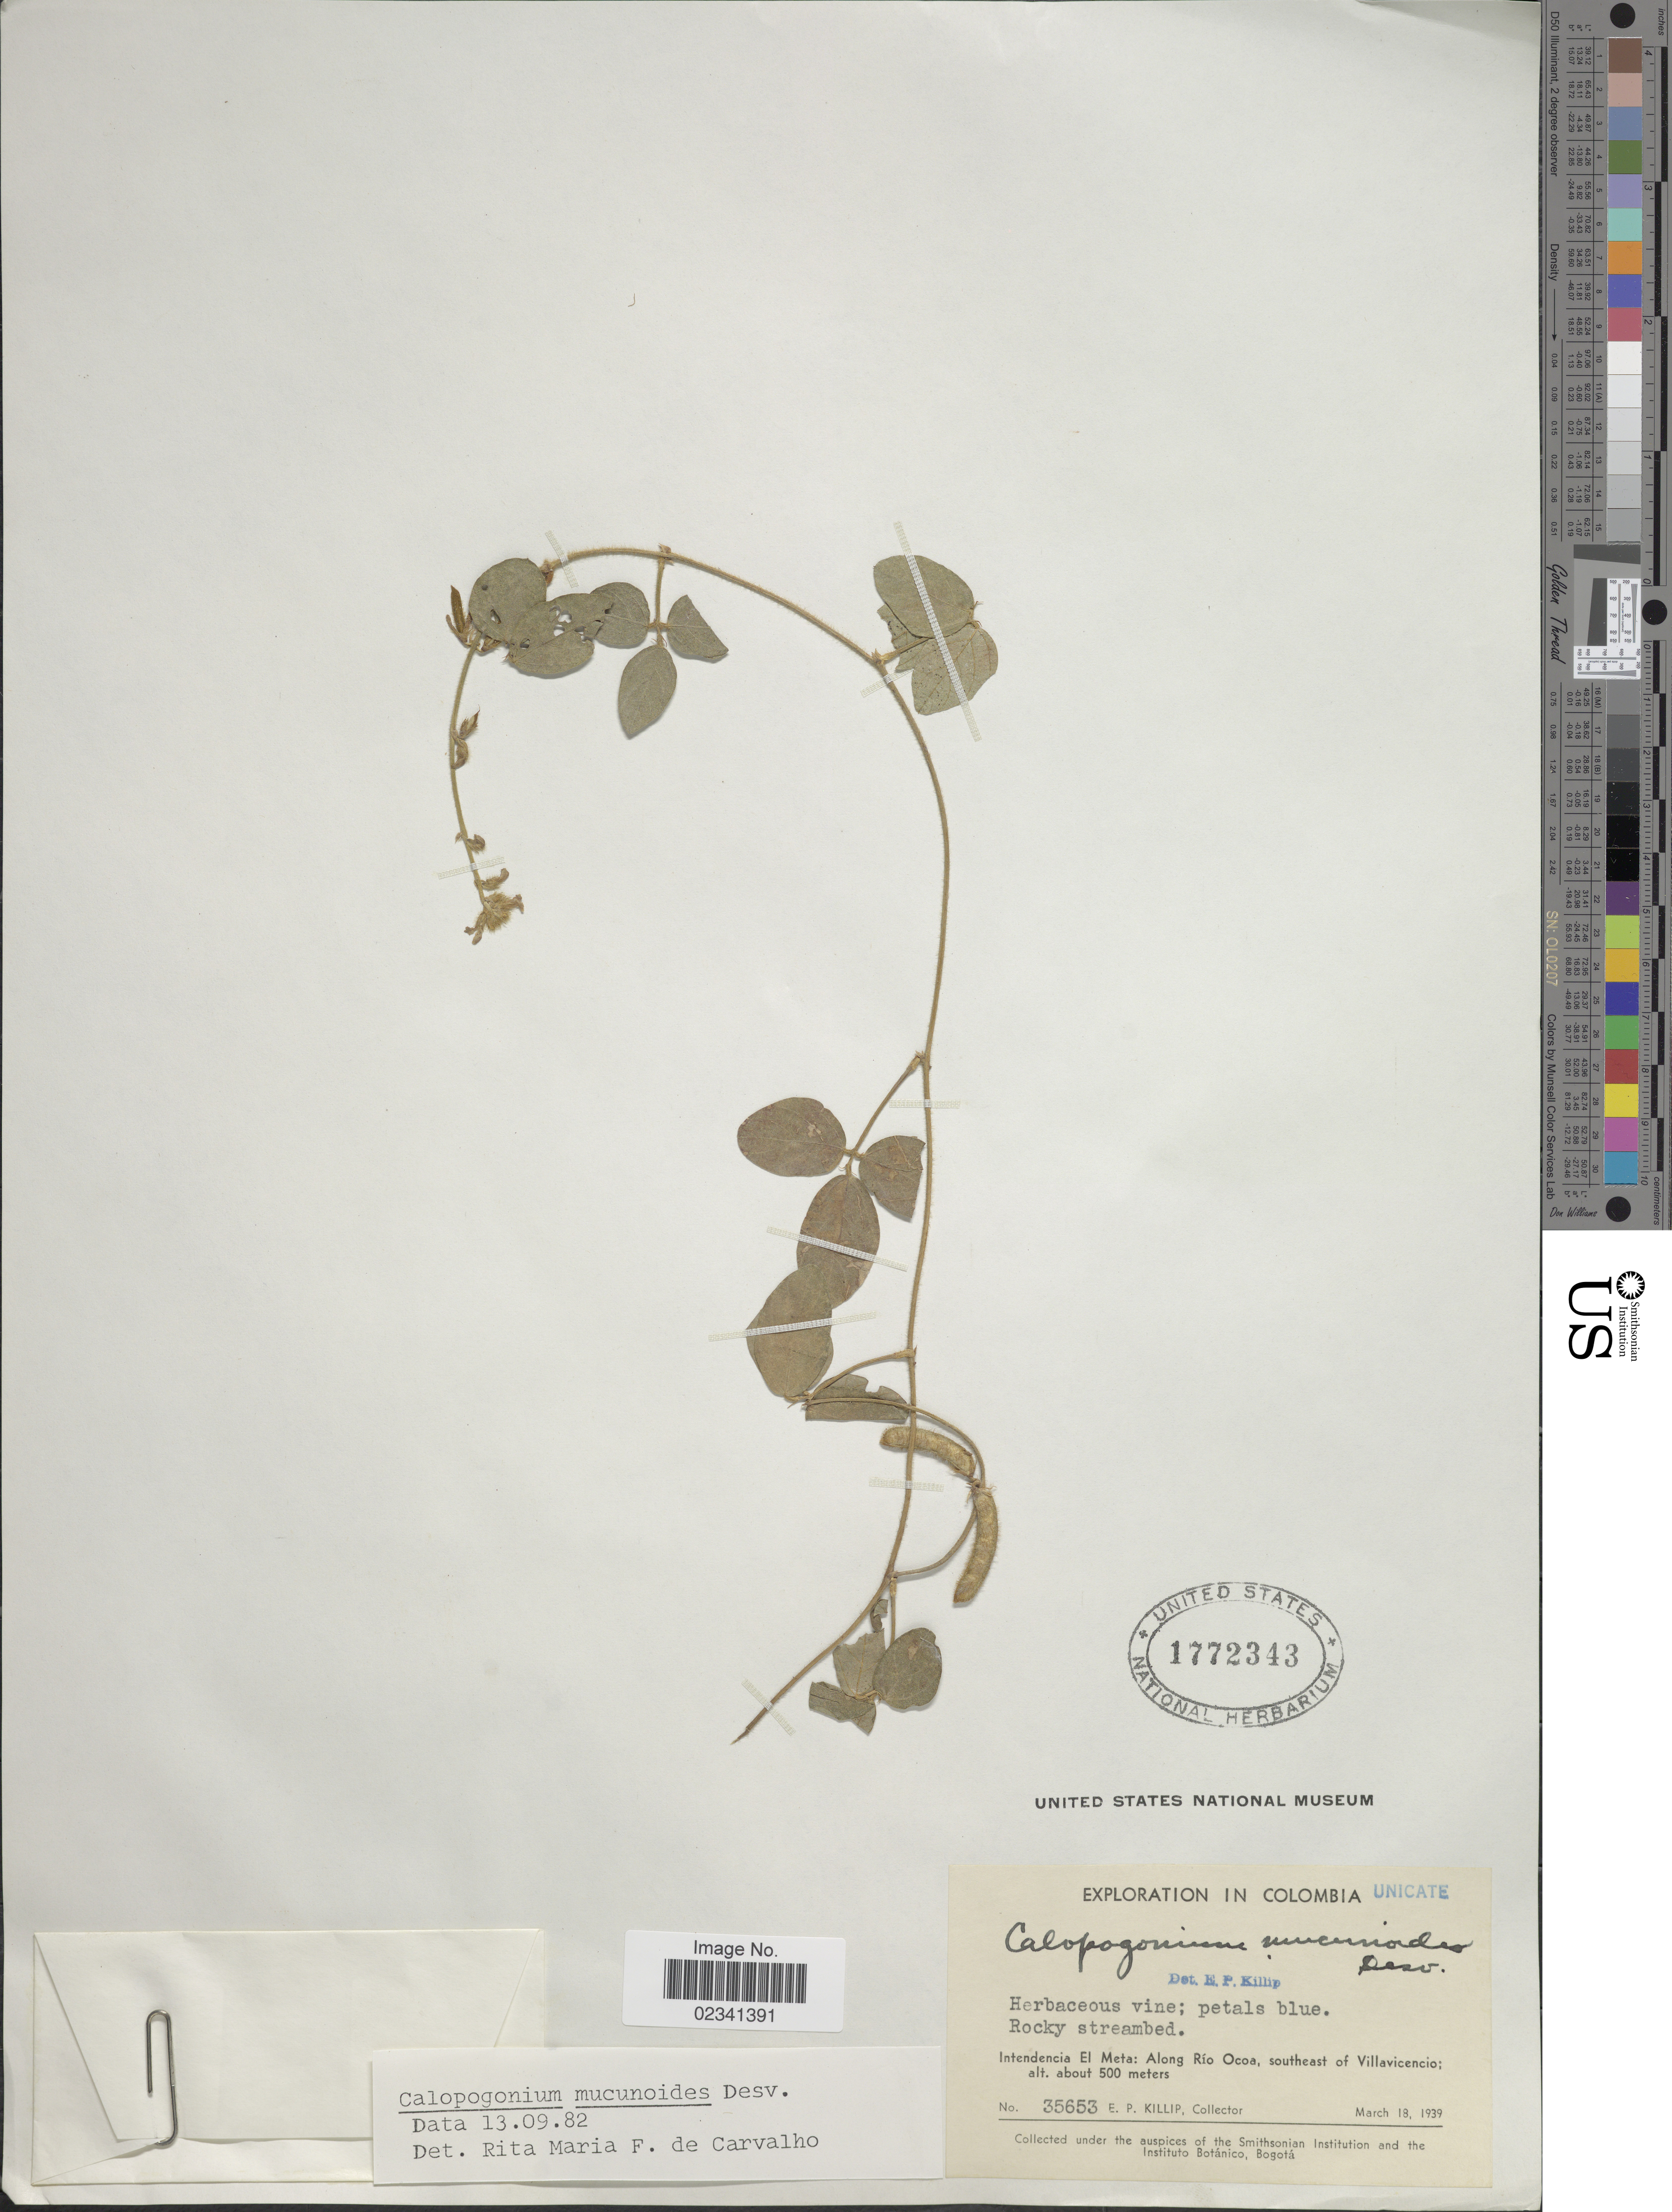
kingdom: Plantae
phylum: Tracheophyta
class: Magnoliopsida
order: Fabales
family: Fabaceae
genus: Calopogonium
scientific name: Calopogonium mucunoides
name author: Desv.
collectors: E. P. Killip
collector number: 35653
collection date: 1939-03-18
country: Colombia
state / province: Meta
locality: Along Rio Ocoa, southeast of Villavicencio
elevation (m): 500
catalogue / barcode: US 1772343